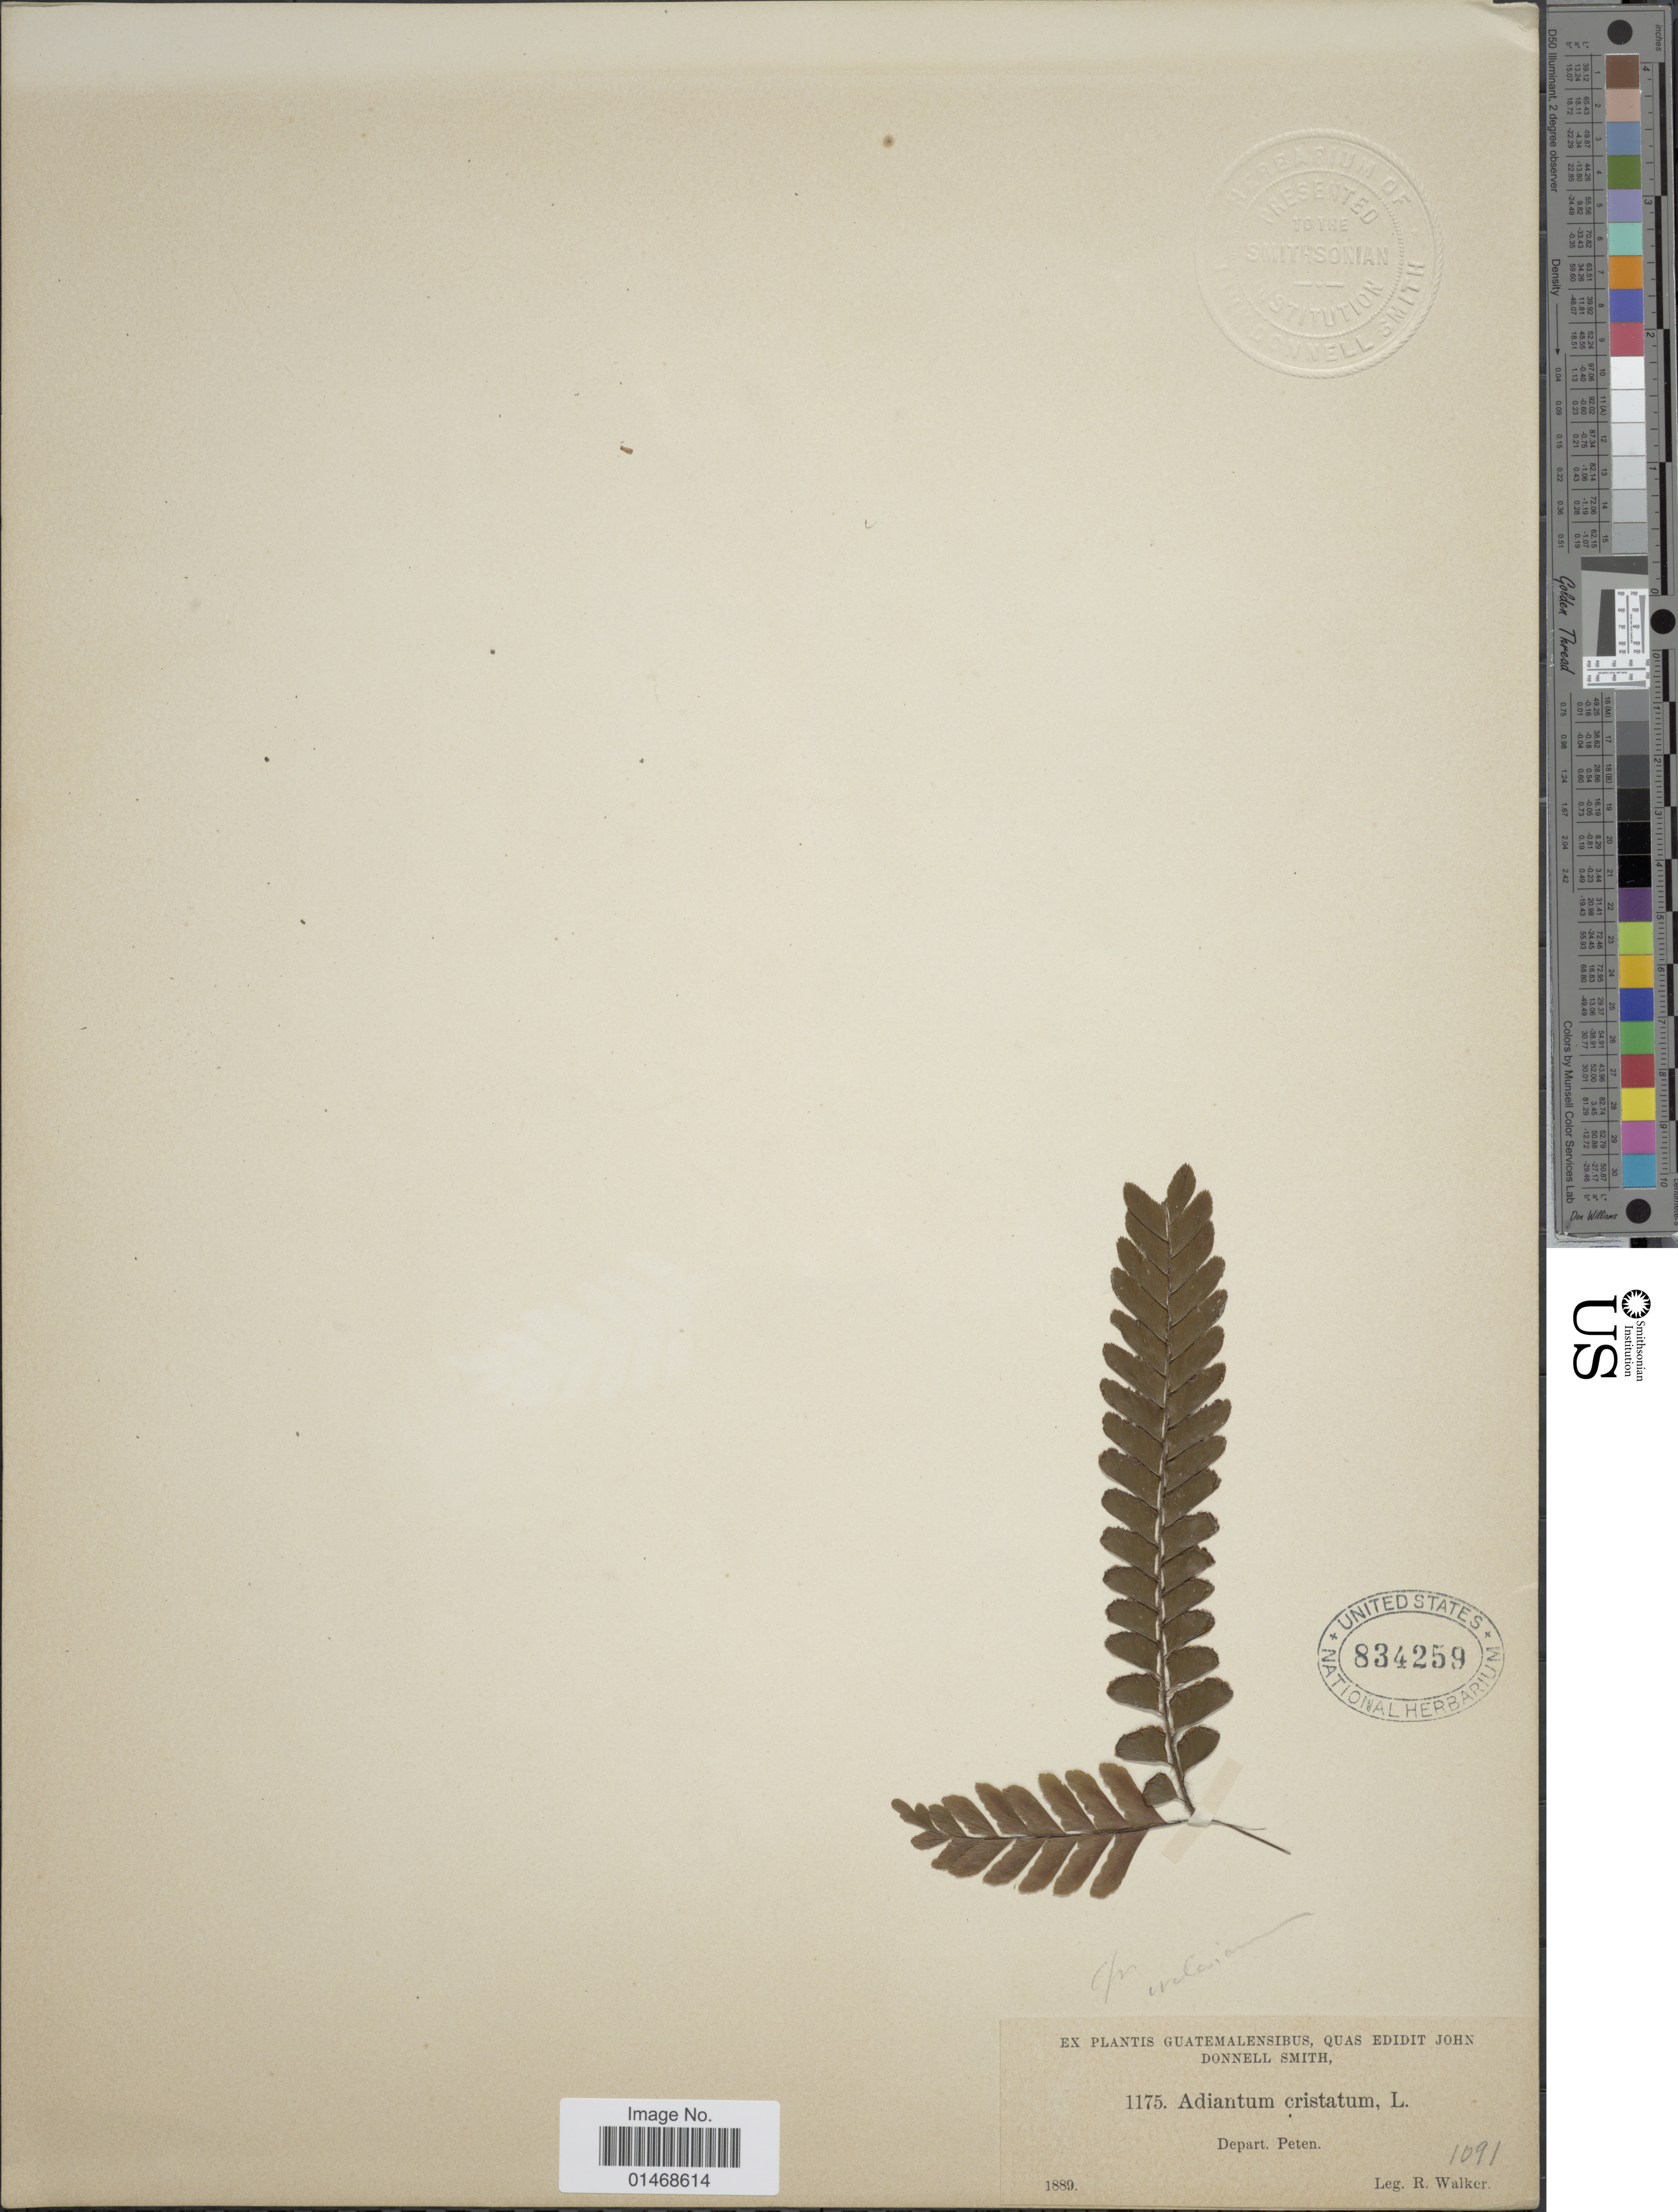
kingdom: Plantae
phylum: Tracheophyta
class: Polypodiopsida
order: Polypodiales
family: Pteridaceae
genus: Adiantum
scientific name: Adiantum sp.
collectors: R. Walker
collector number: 1175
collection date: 1889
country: Guatemala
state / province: El Petén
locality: Depart. Peten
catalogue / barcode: US 834259